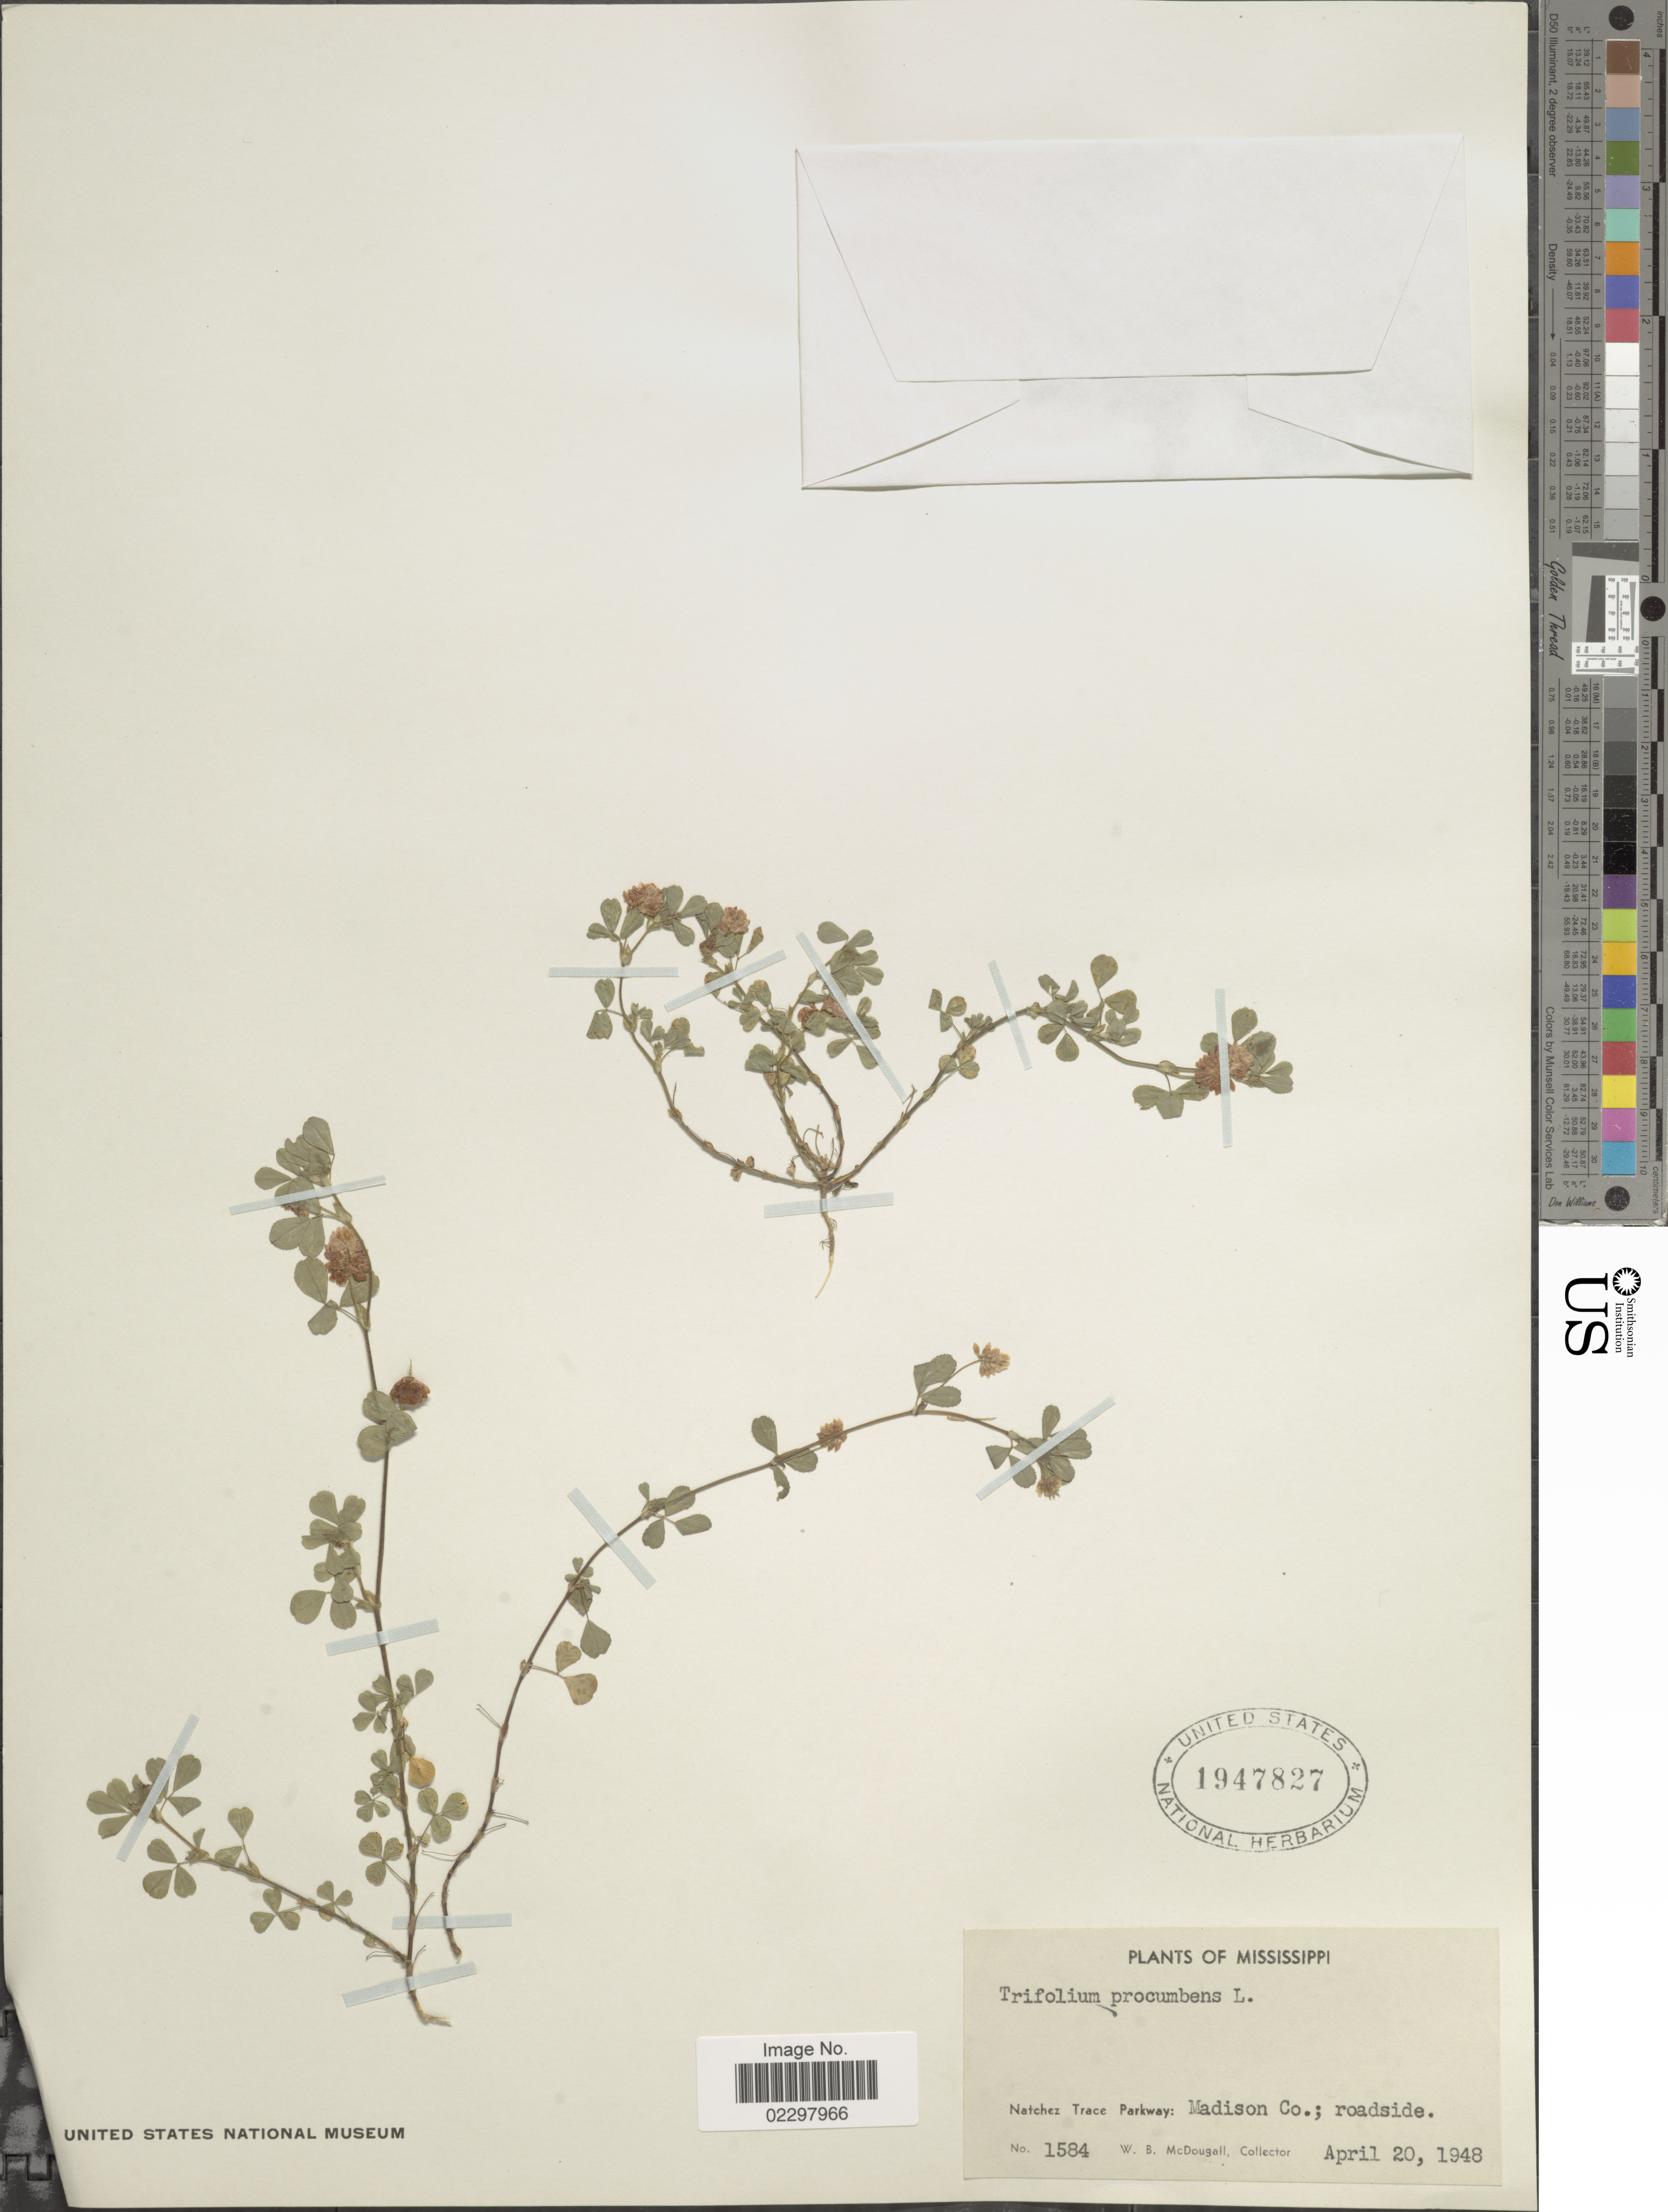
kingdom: Plantae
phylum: Tracheophyta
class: Magnoliopsida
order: Fabales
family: Fabaceae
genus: Trifolium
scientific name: Trifolium procumbens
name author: L.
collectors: W. B. McDougall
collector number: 1584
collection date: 1948-04-20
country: United States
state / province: Mississippi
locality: Natchez Trace Parkway: Madison Co.; roadside.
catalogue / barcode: US 1947827